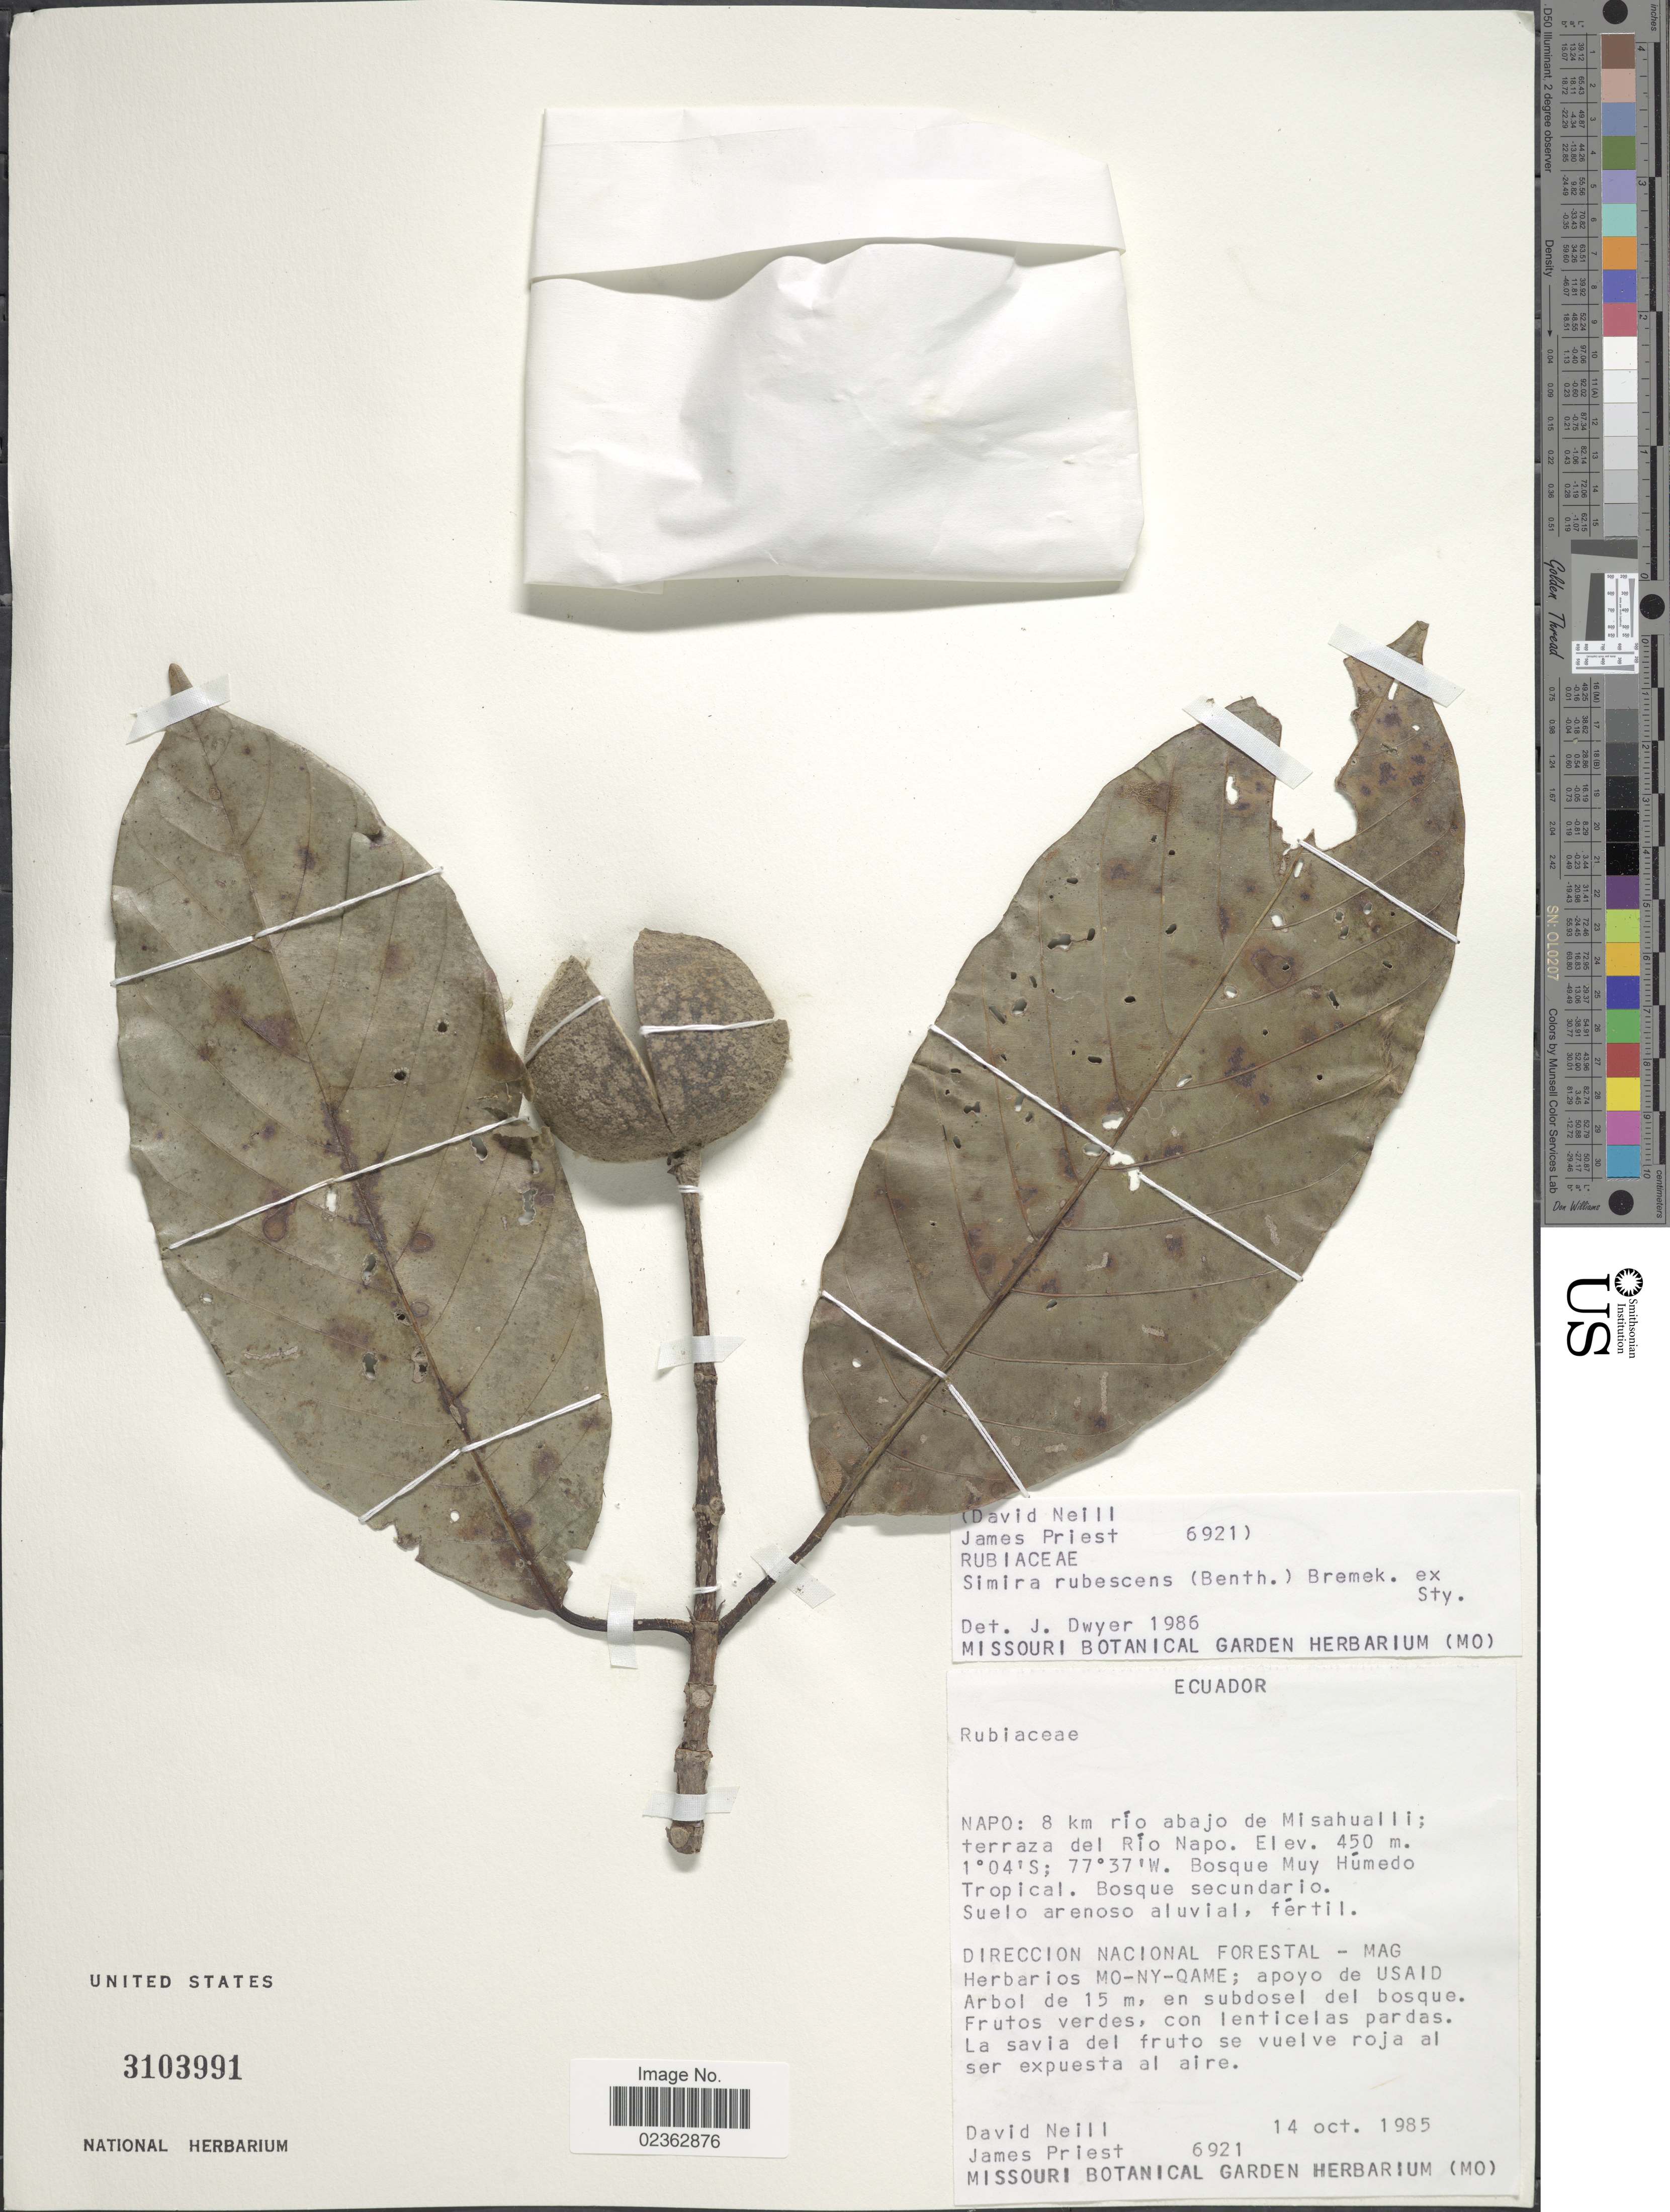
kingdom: Plantae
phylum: Tracheophyta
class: Magnoliopsida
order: Gentianales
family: Rubiaceae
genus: Simira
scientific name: Simira rubescens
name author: (Benth.) Bremek. ex Steyerm.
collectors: D. Neill & J. Priest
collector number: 6921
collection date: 1985-10-14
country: Ecuador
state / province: Napo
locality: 8 km rio abajo de Misahuali; terraza del Rio Napo, Bosque Muy Humedo Tropical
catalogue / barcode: US 3103991